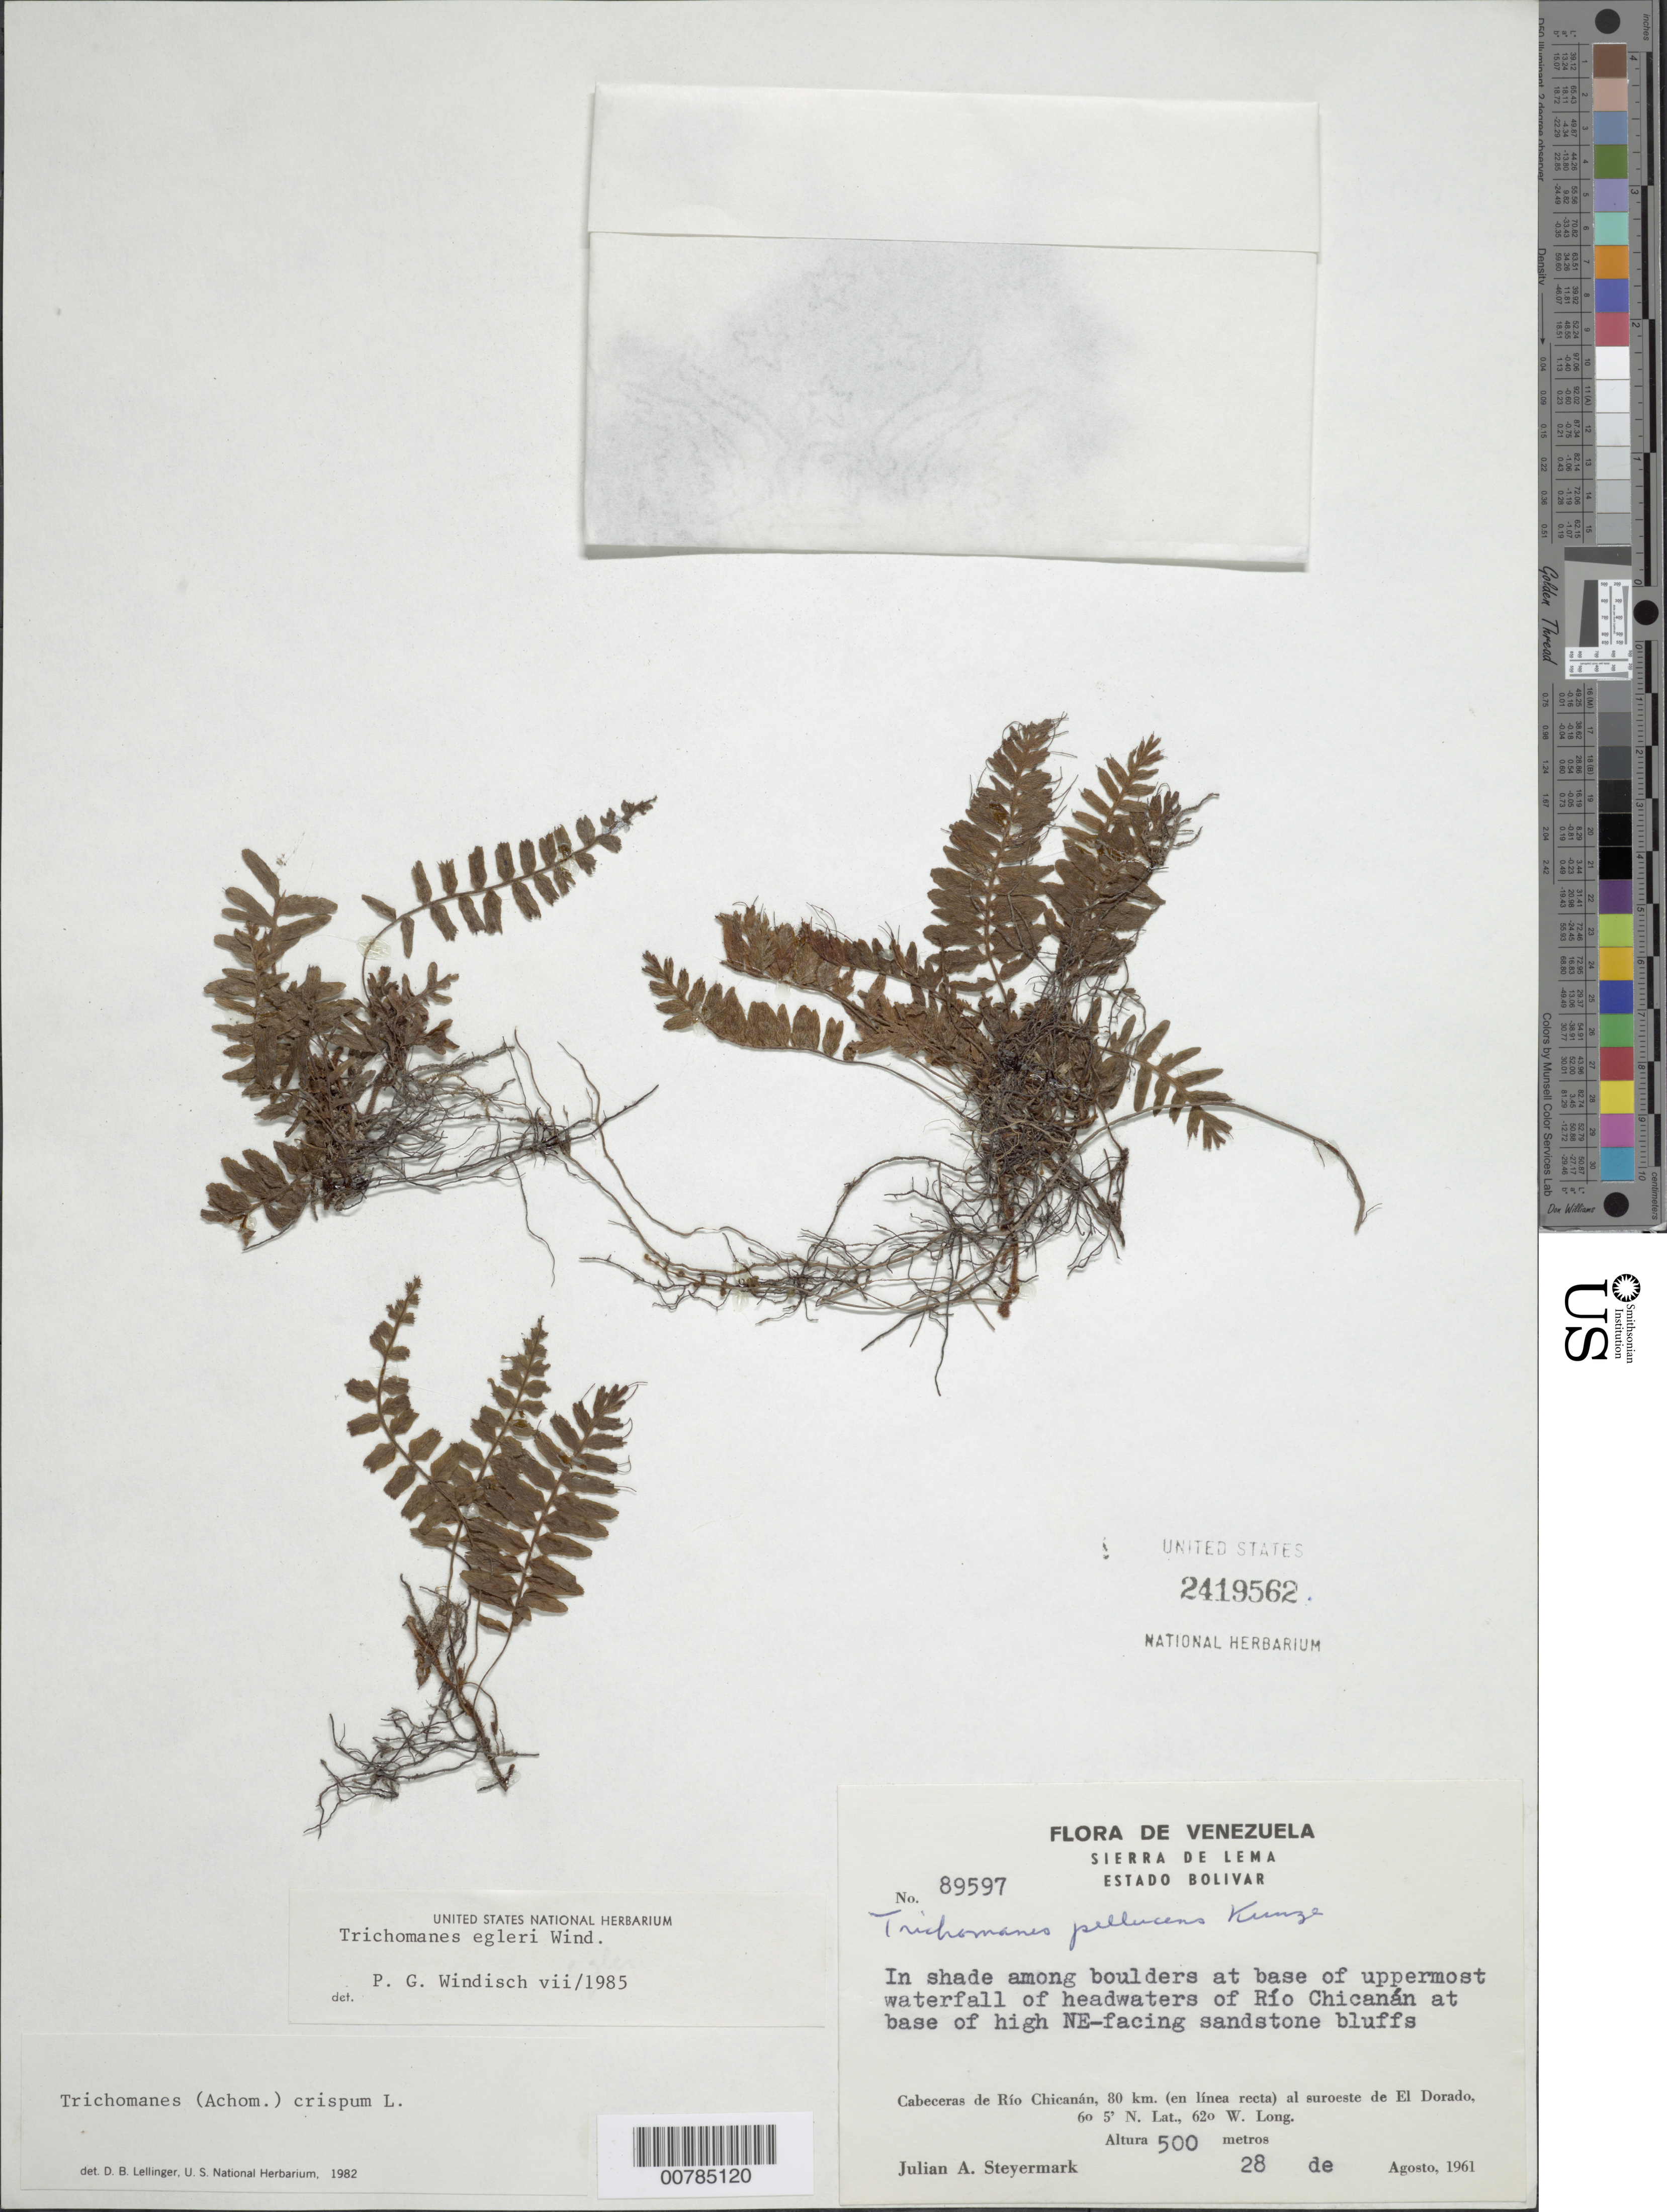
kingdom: Plantae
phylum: Tracheophyta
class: Polypodiopsida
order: Hymenophyllales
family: Hymenophyllaceae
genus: Trichomanes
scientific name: Trichomanes egleri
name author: P.G. Windisch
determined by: Windisch, Paulo Guenter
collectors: J. Steyermark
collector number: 89597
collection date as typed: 28-Aug-61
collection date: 1961-08-28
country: Venezuela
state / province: Bolívar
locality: Sierra de Lema, Cabeceras de Río Chicanán, 80 km in straight line to SW of El Dorado, headwaters of Río Chicanán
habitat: In shade among boulders at base of uppermost waterfall, high NE facing sandstone bluffs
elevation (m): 500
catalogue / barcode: US 2419562